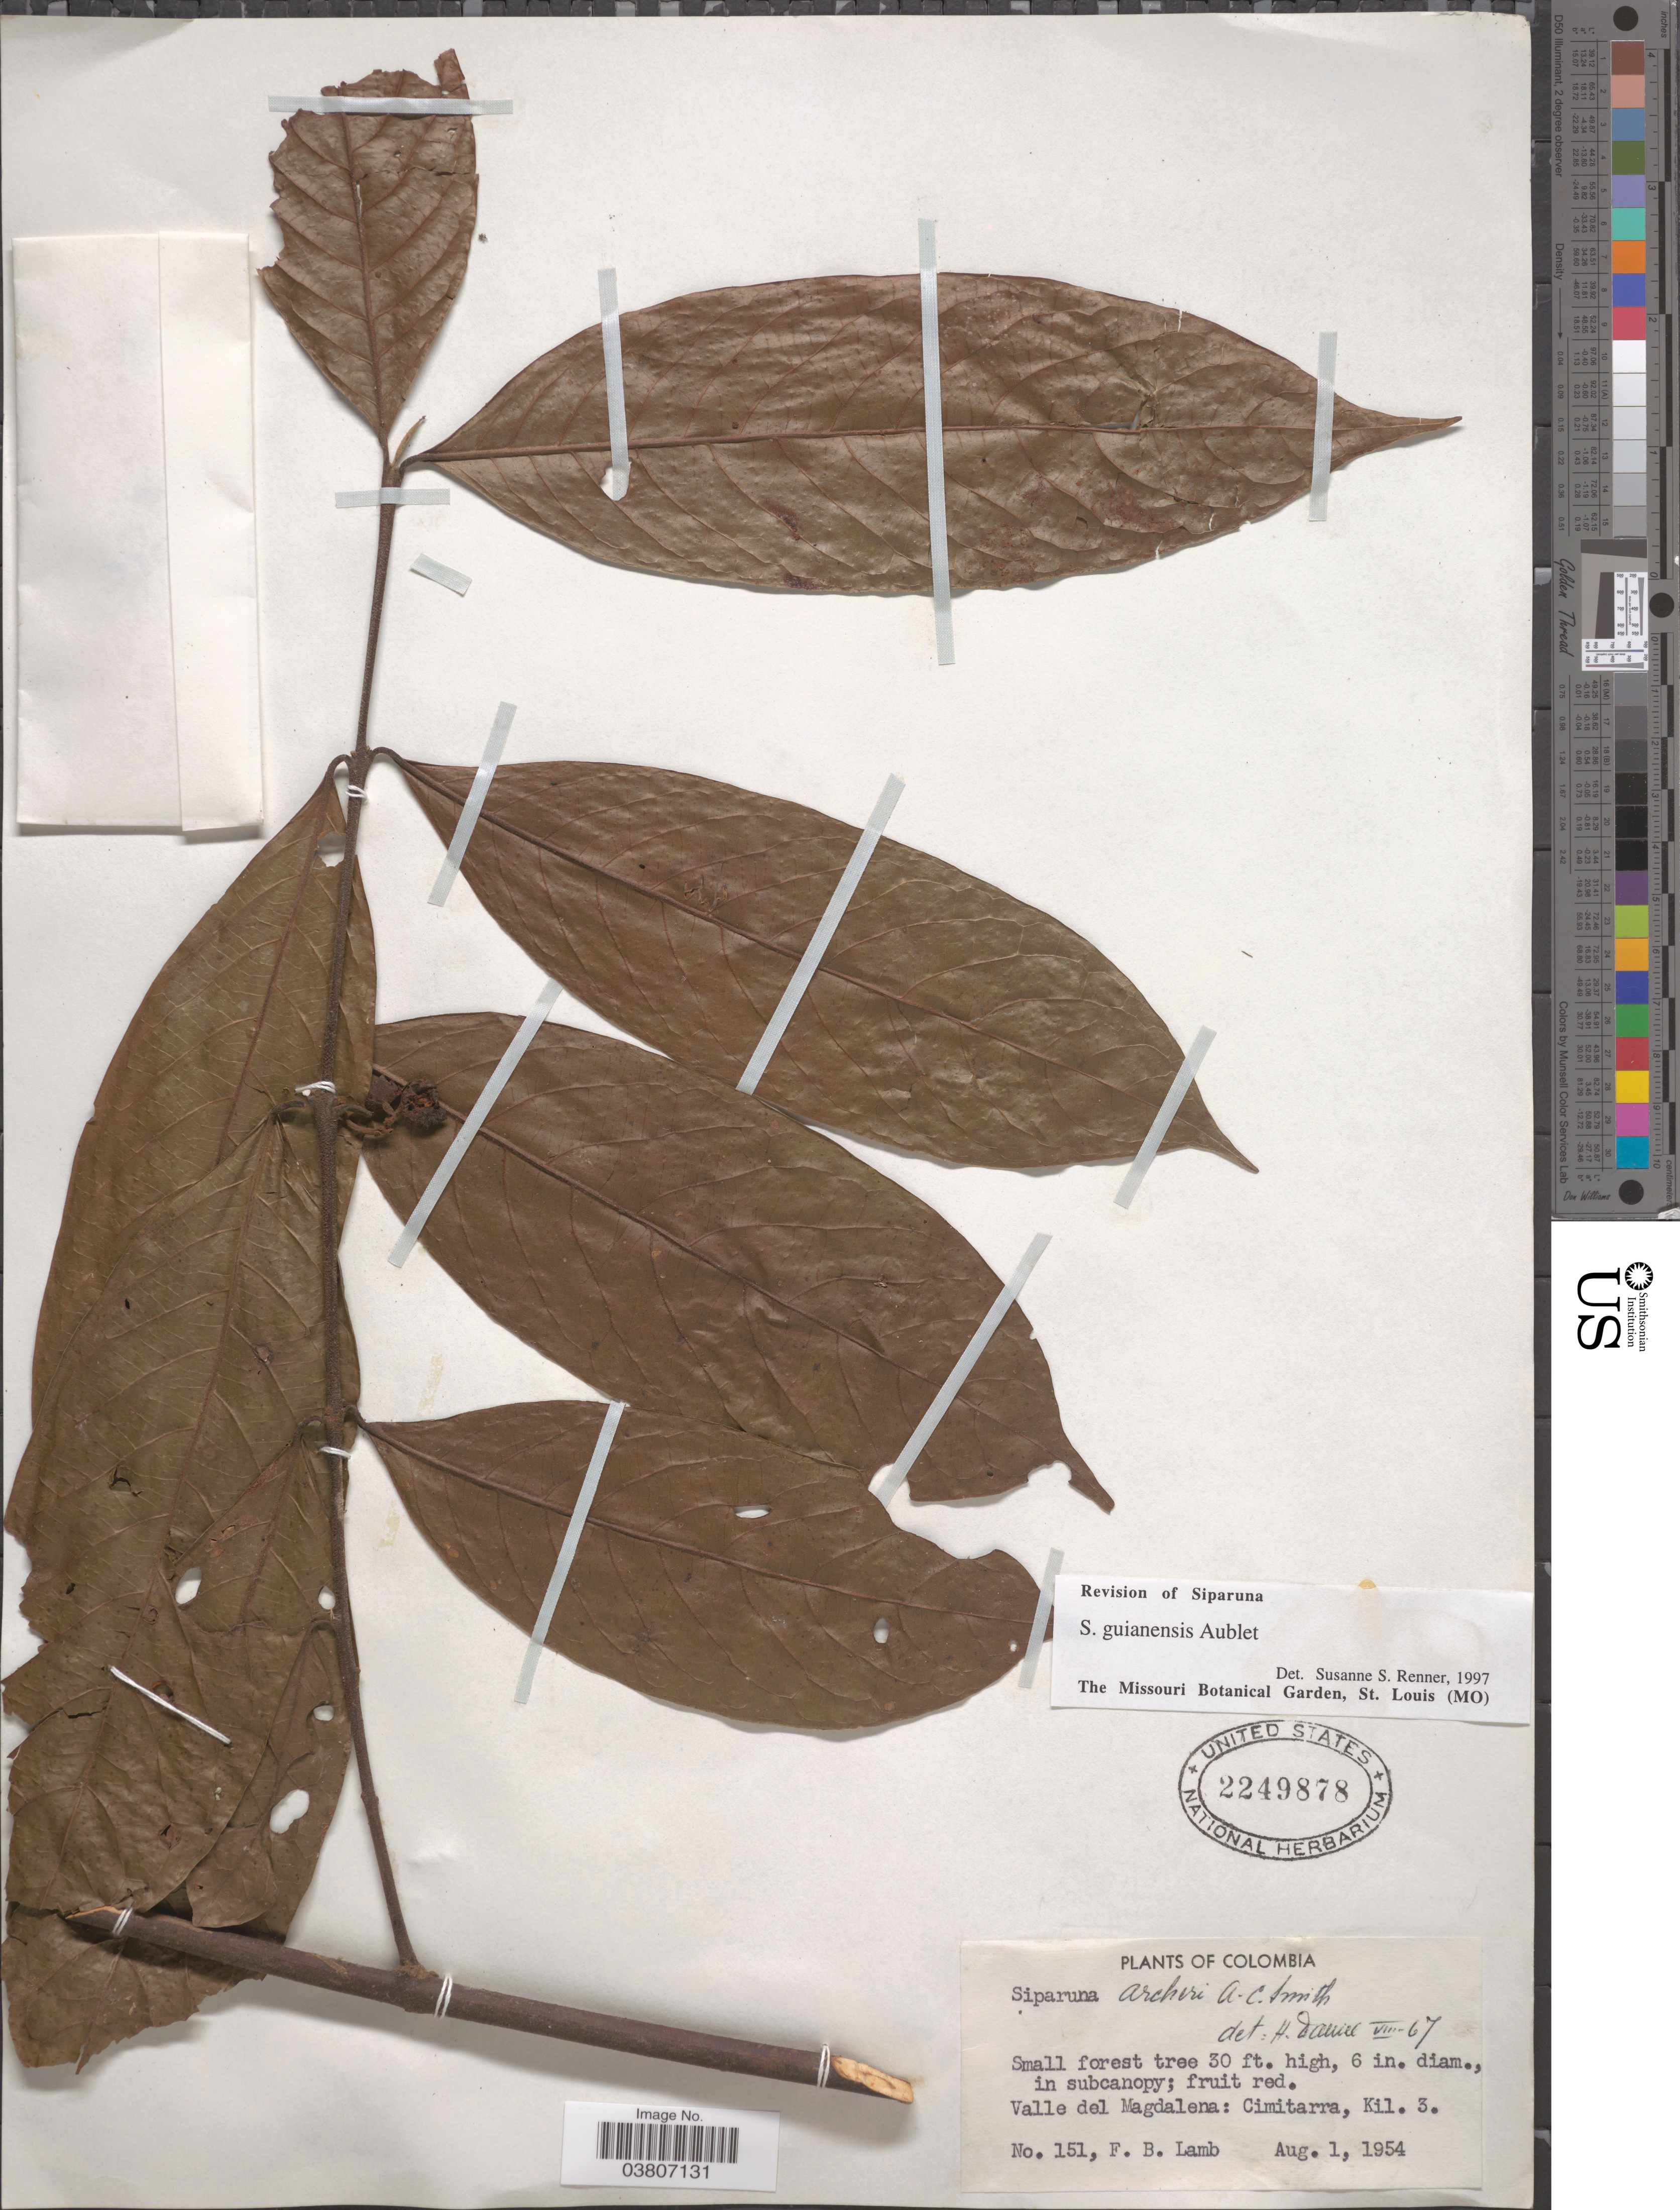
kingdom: Plantae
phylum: Tracheophyta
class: Magnoliopsida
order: Laurales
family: Siparunaceae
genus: Siparuna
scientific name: Siparuna guianensis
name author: Aubl.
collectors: F. B. Lamb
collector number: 151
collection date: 1954-08-01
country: Colombia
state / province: Magdalena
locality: Valle del Magdalena: Cimitarra, Kil. 3.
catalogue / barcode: US 2249878